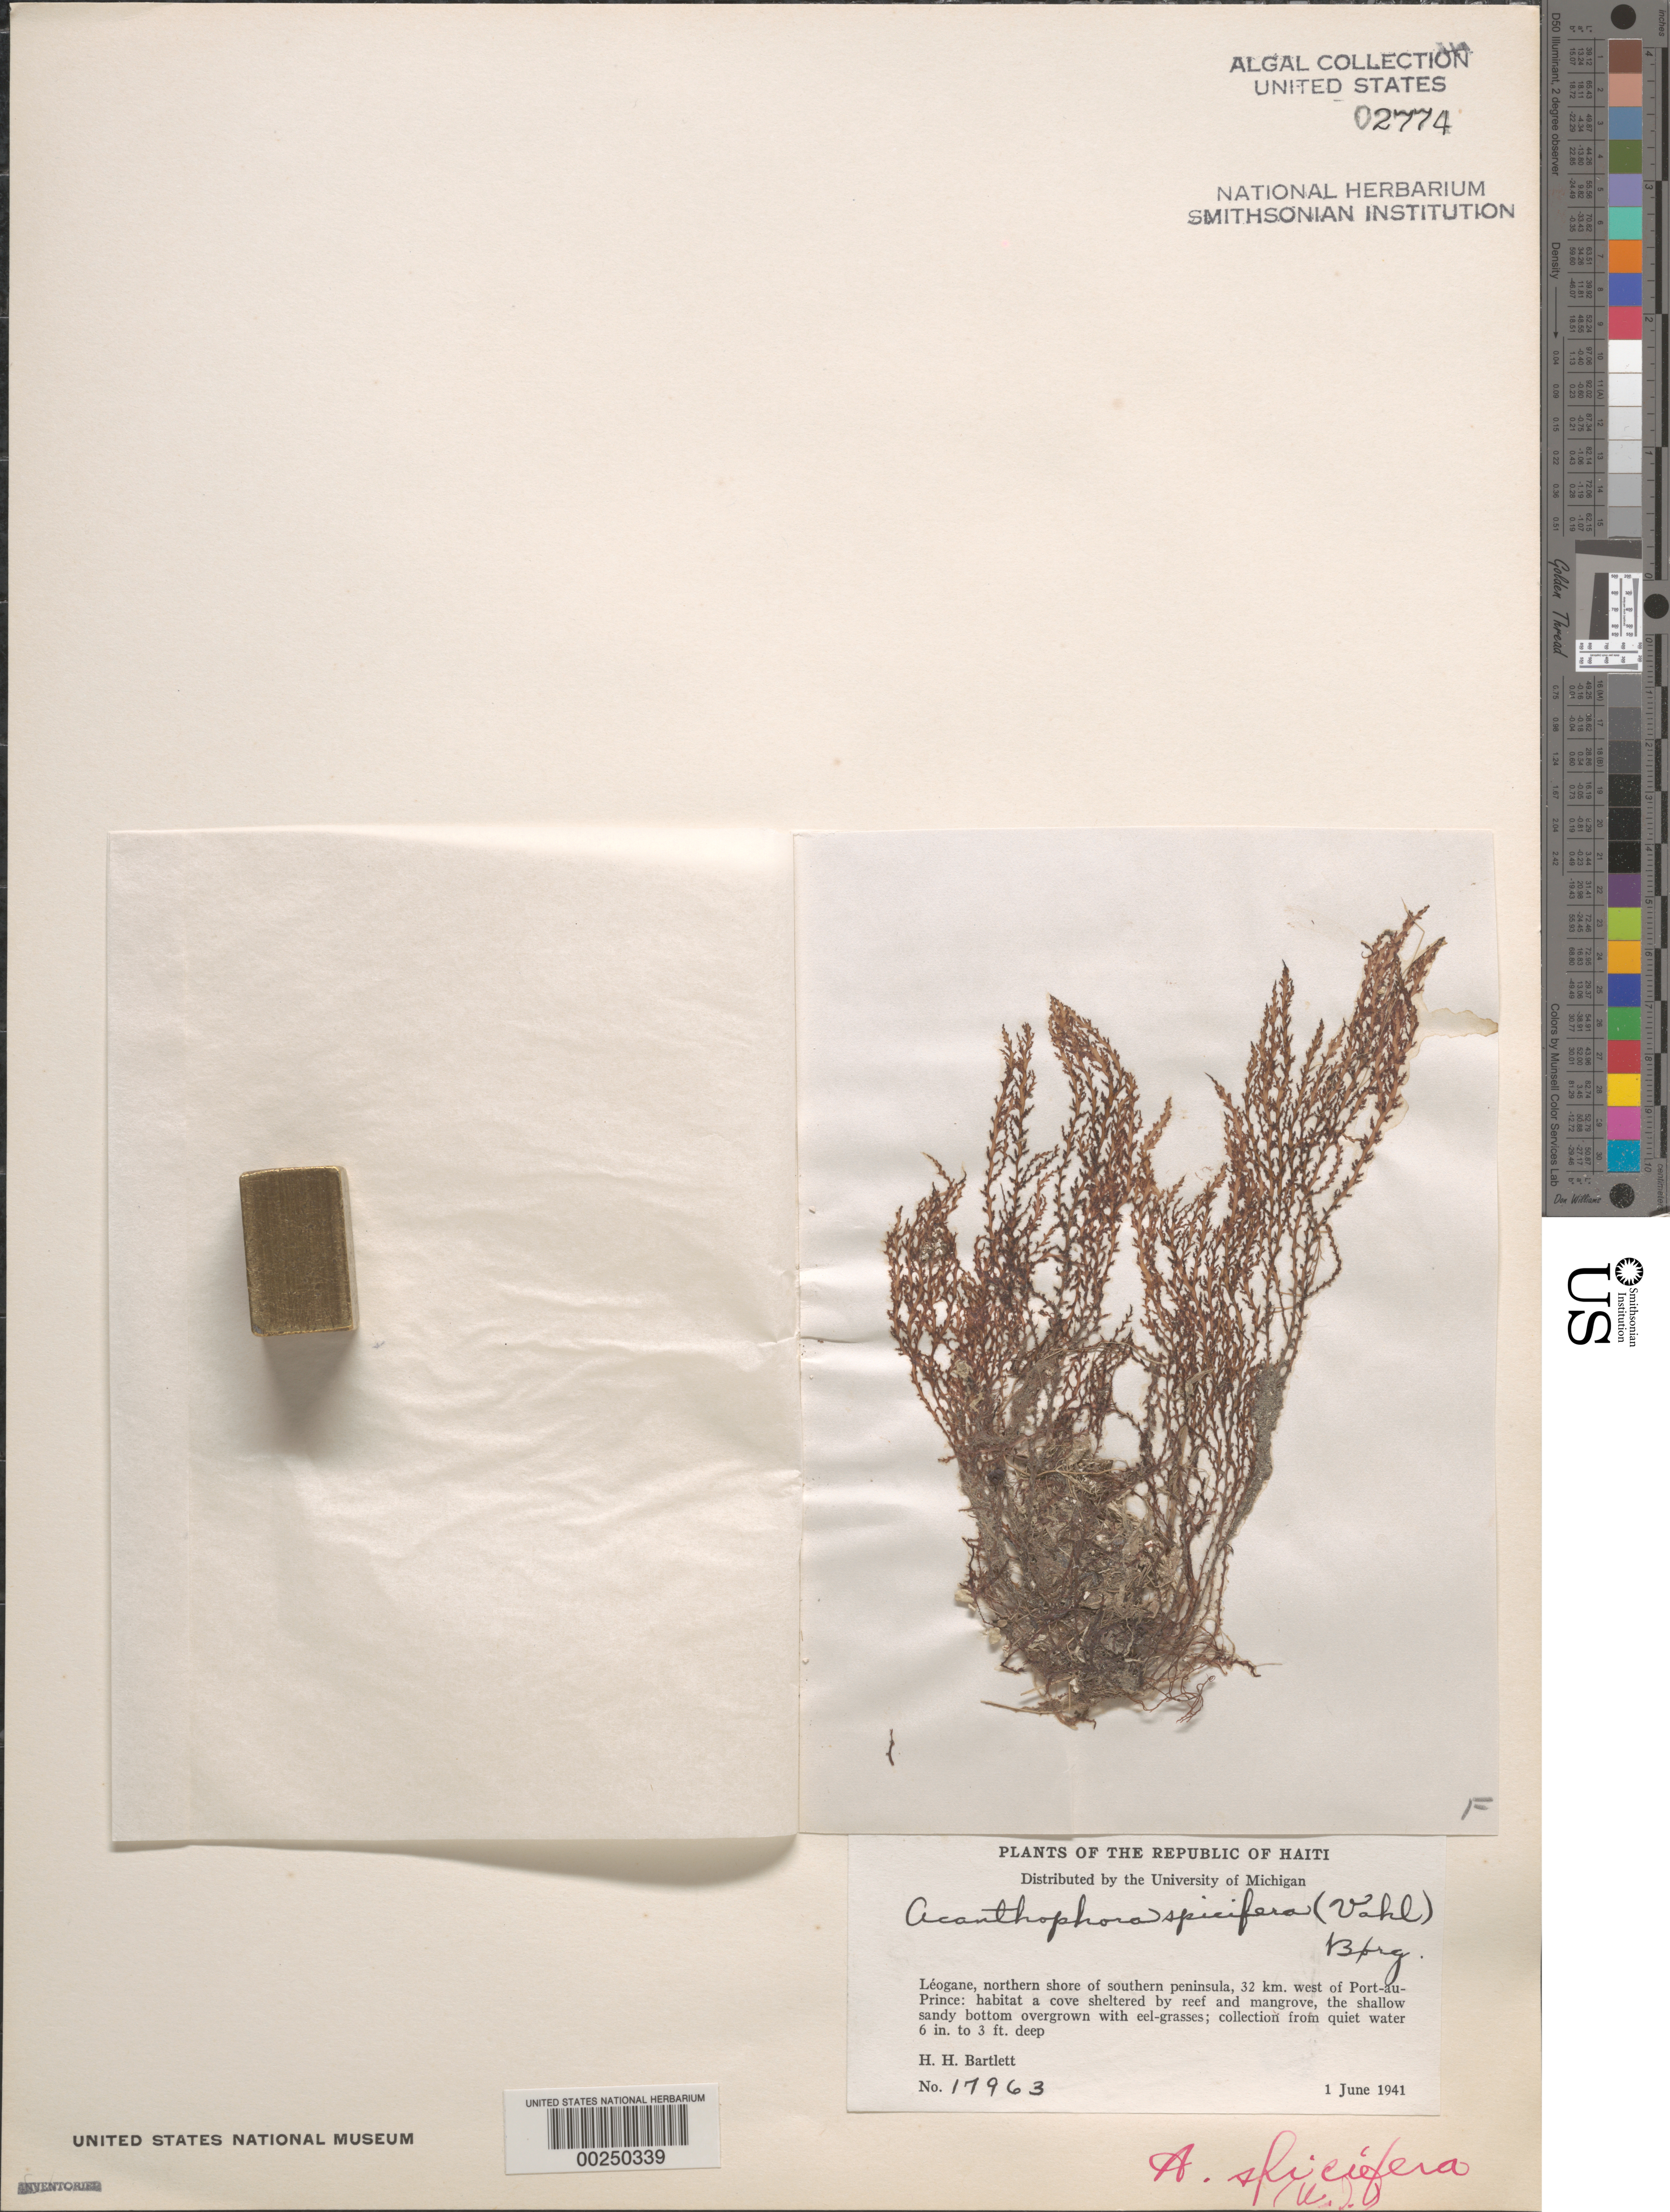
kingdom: Plantae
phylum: Rhodophyta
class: Florideophyceae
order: Ceramiales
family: Rhodomelaceae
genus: Acanthophora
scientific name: Acanthophora spicifera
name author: (Vahl) Børgesen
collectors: H. H. Bartlett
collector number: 17963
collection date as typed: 01 Jun 1941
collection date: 1941-06-01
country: Haiti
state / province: Ouest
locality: Leogane, 32 km west of Port-au-Prince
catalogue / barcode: US 2774